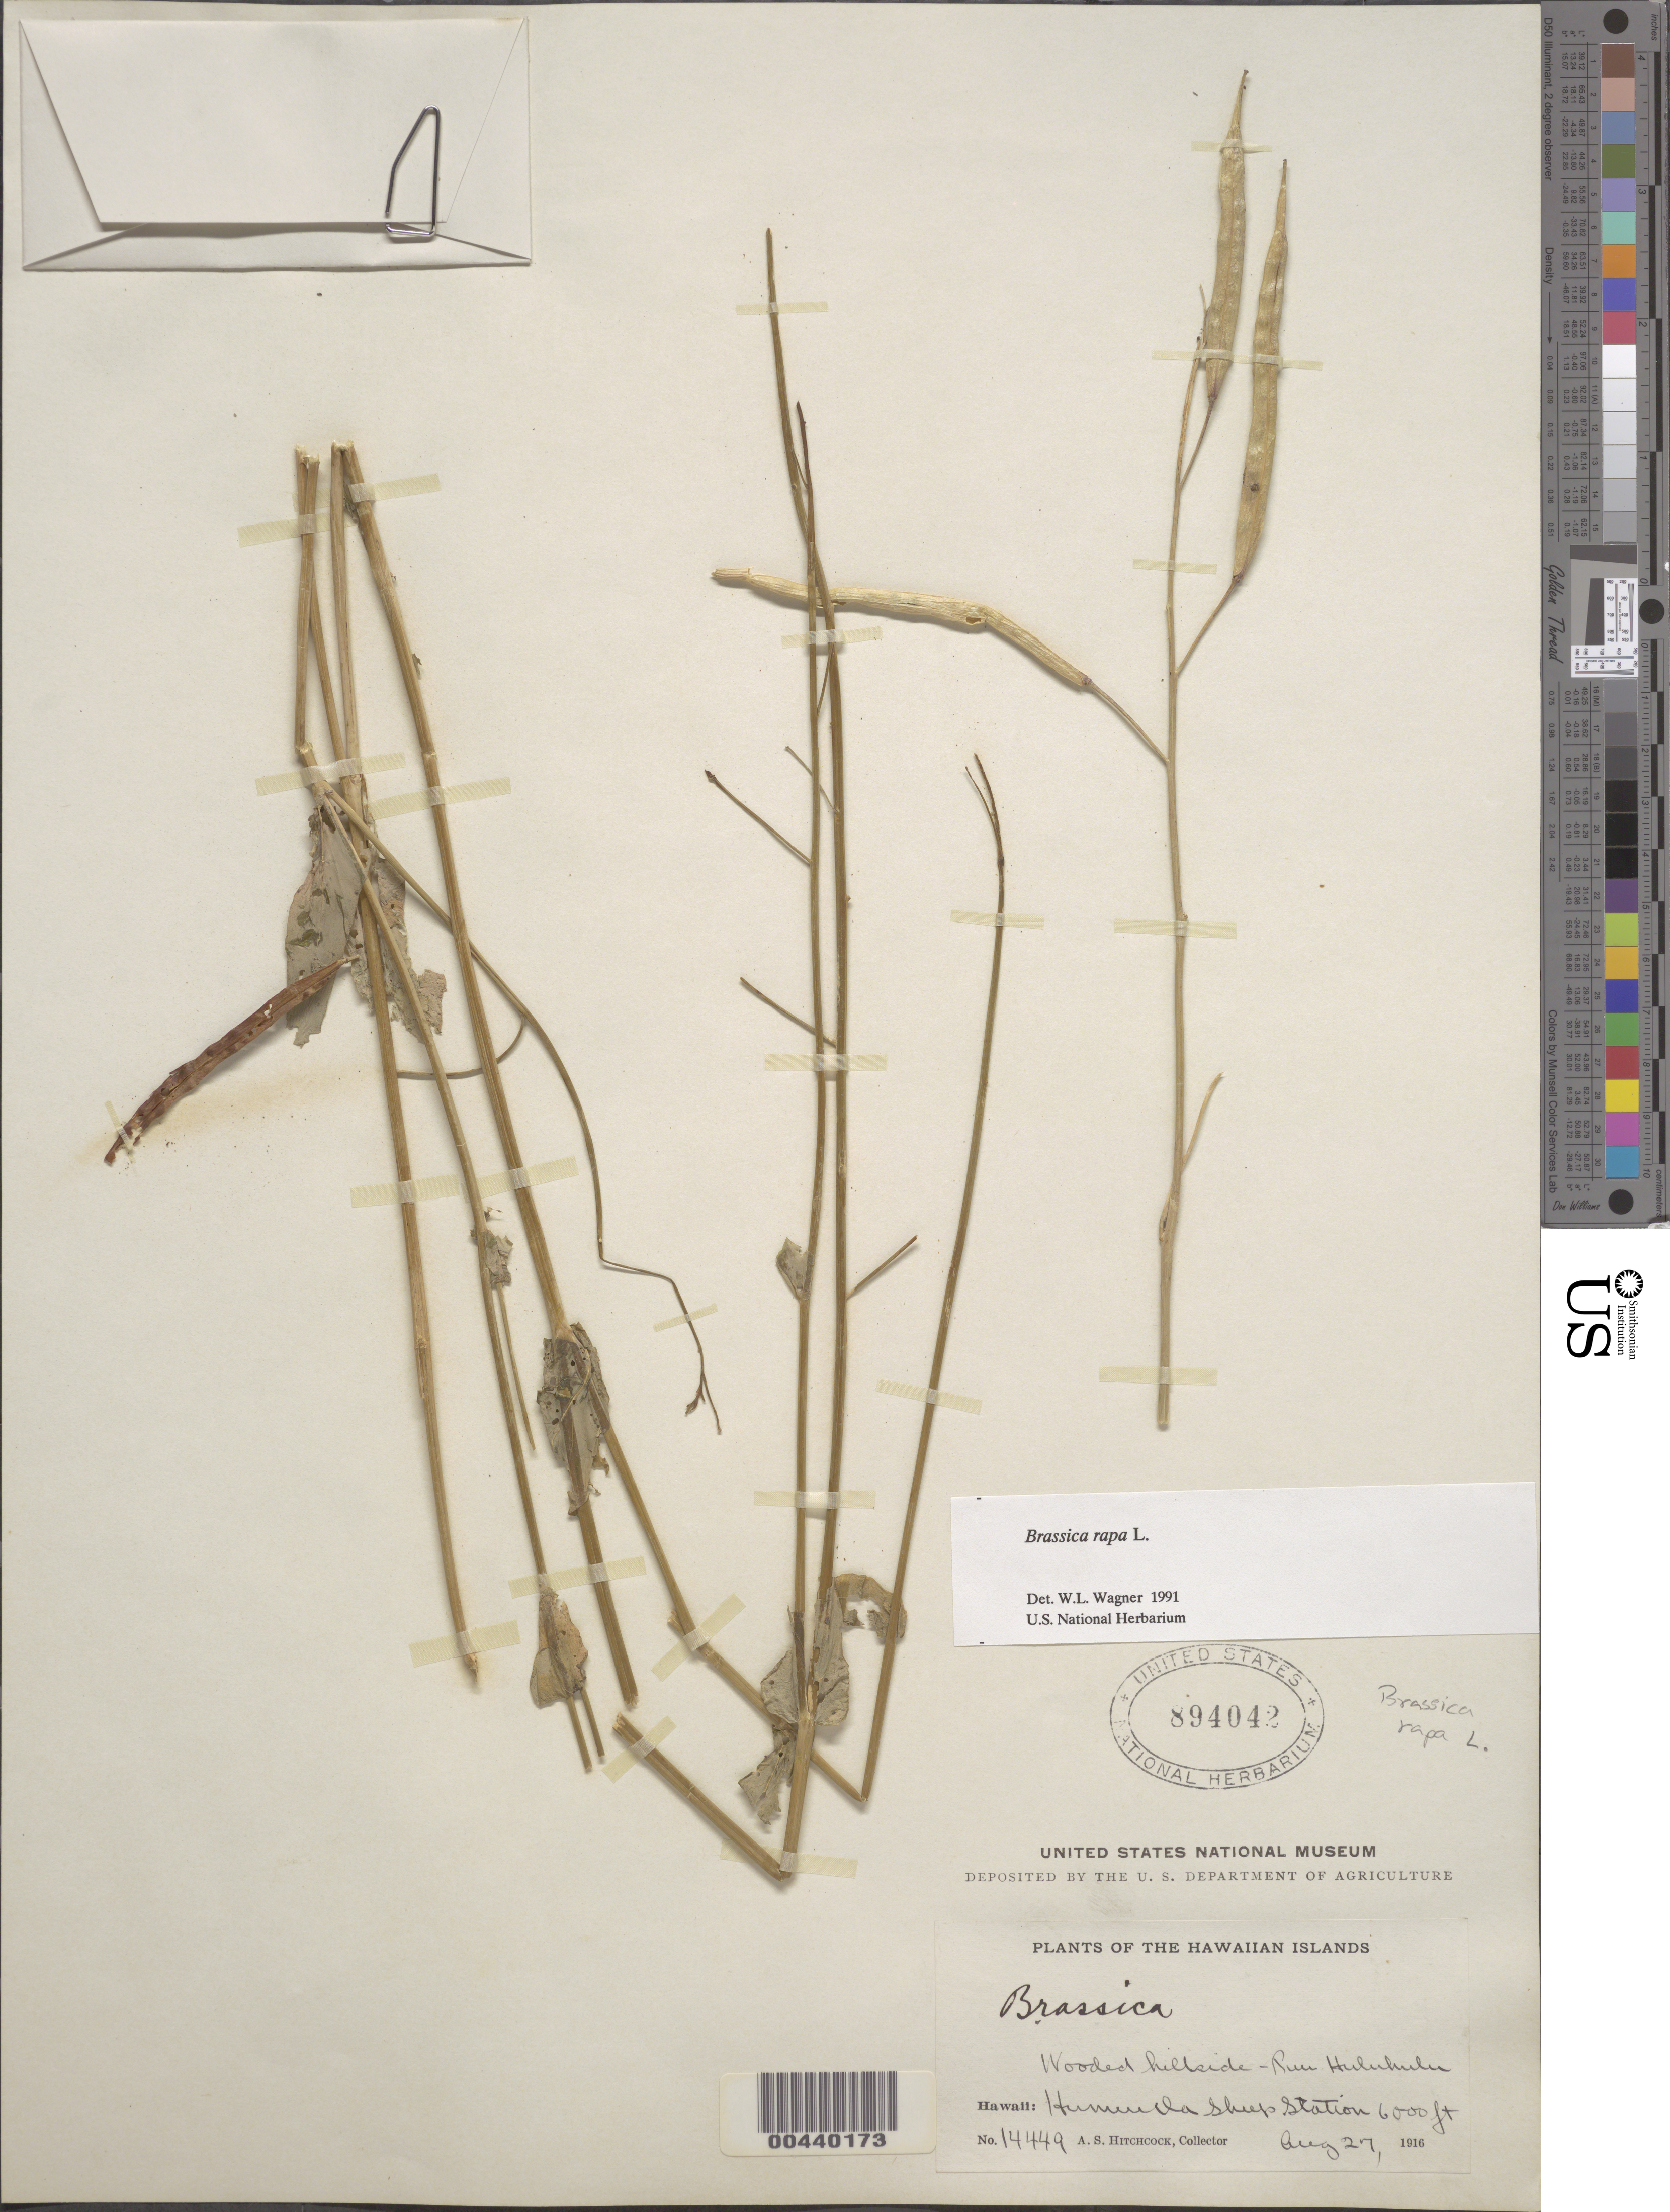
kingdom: Plantae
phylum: Tracheophyta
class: Magnoliopsida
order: Brassicales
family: Brassicaceae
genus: Brassica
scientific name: Brassica rapa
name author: L.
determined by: Wagner, W. L., (BOT), Smithsonian Institution - National Museum of Natural History (UNITED STATES)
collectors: A. S. Hitchcock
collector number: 14449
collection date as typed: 27 Aug 1916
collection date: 1916-08-27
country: United States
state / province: Hawaii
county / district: Hawaii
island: Hawaii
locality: Humuula Sheep Station, Puu Huluhulu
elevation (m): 1829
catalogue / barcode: US 894042